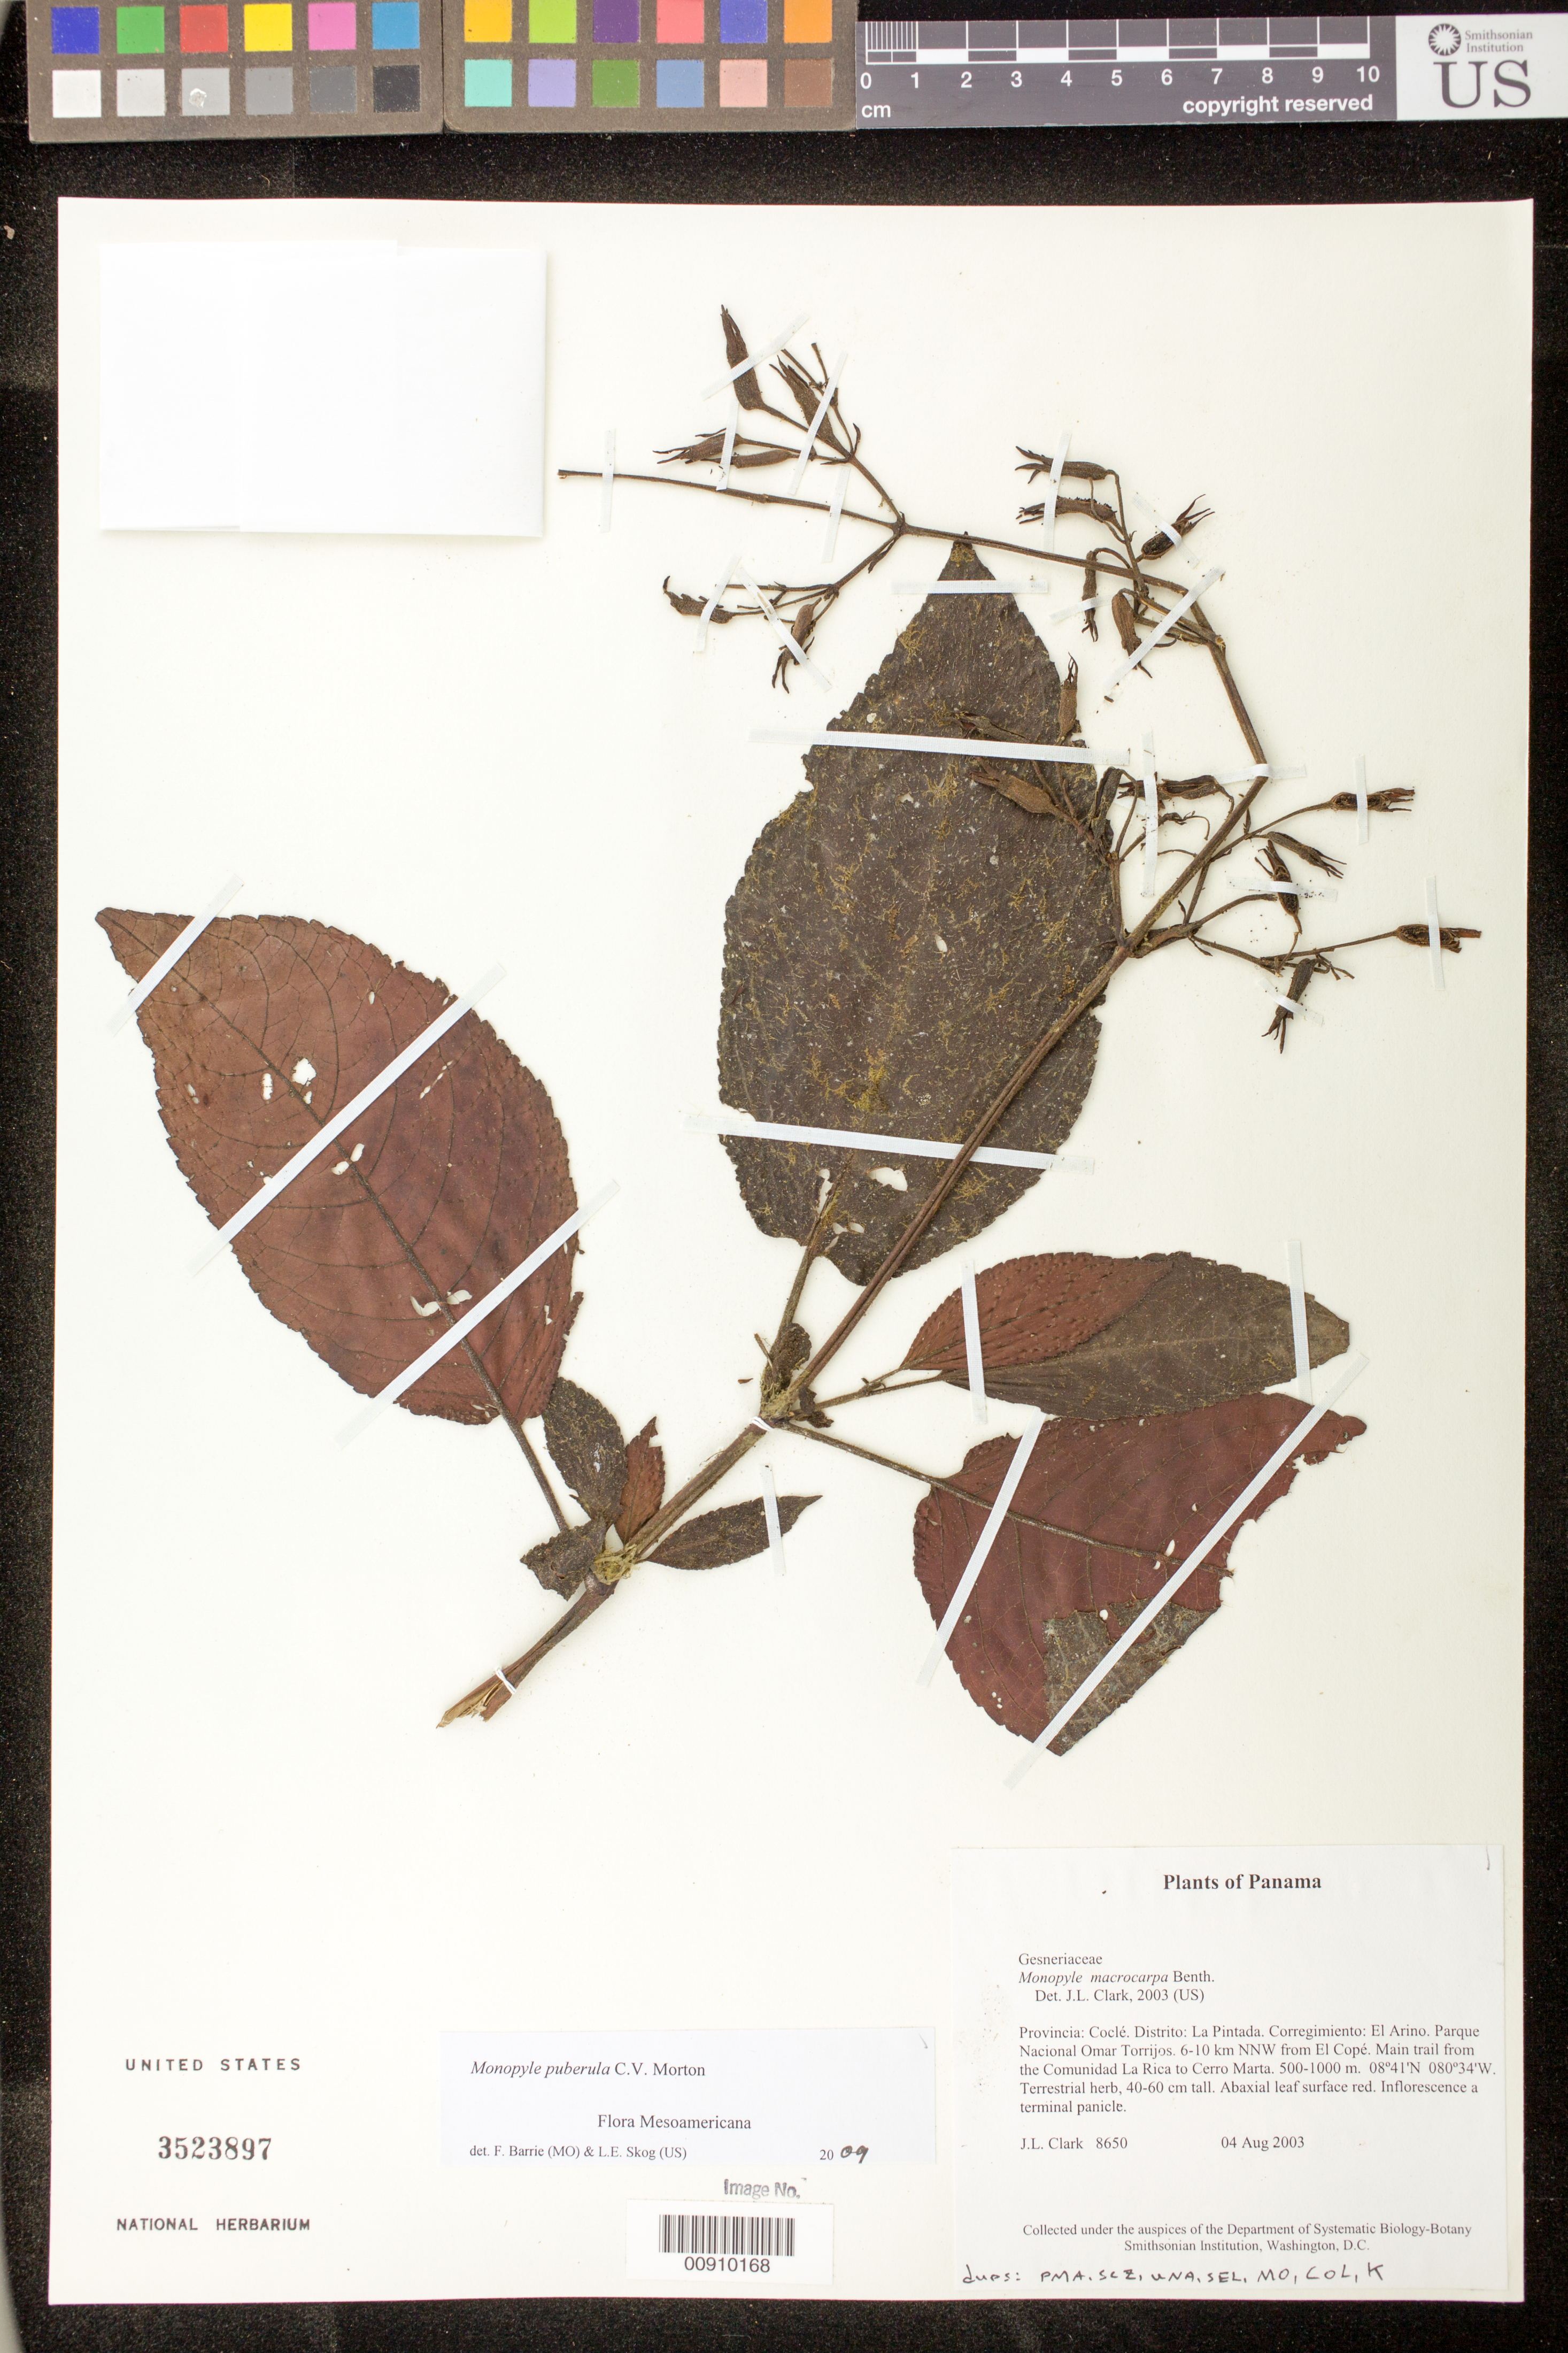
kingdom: Plantae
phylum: Tracheophyta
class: Magnoliopsida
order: Lamiales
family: Gesneriaceae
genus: Monopyle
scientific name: Monopyle puberula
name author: C.V. Morton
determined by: Barrie, F. R.; Skog, Laurence E.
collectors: J. L. Clark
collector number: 8650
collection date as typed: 04 Aug 2003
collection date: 2003-08-04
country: Panama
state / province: Coclé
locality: La Pintada. Corregimiento: El Arino. Parque Nacional Omar Torrijos. 6-10 km NNW from El Copé. Main trail from the Comunidad La Rica to Cerro Marta.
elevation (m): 500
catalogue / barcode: US 3523897